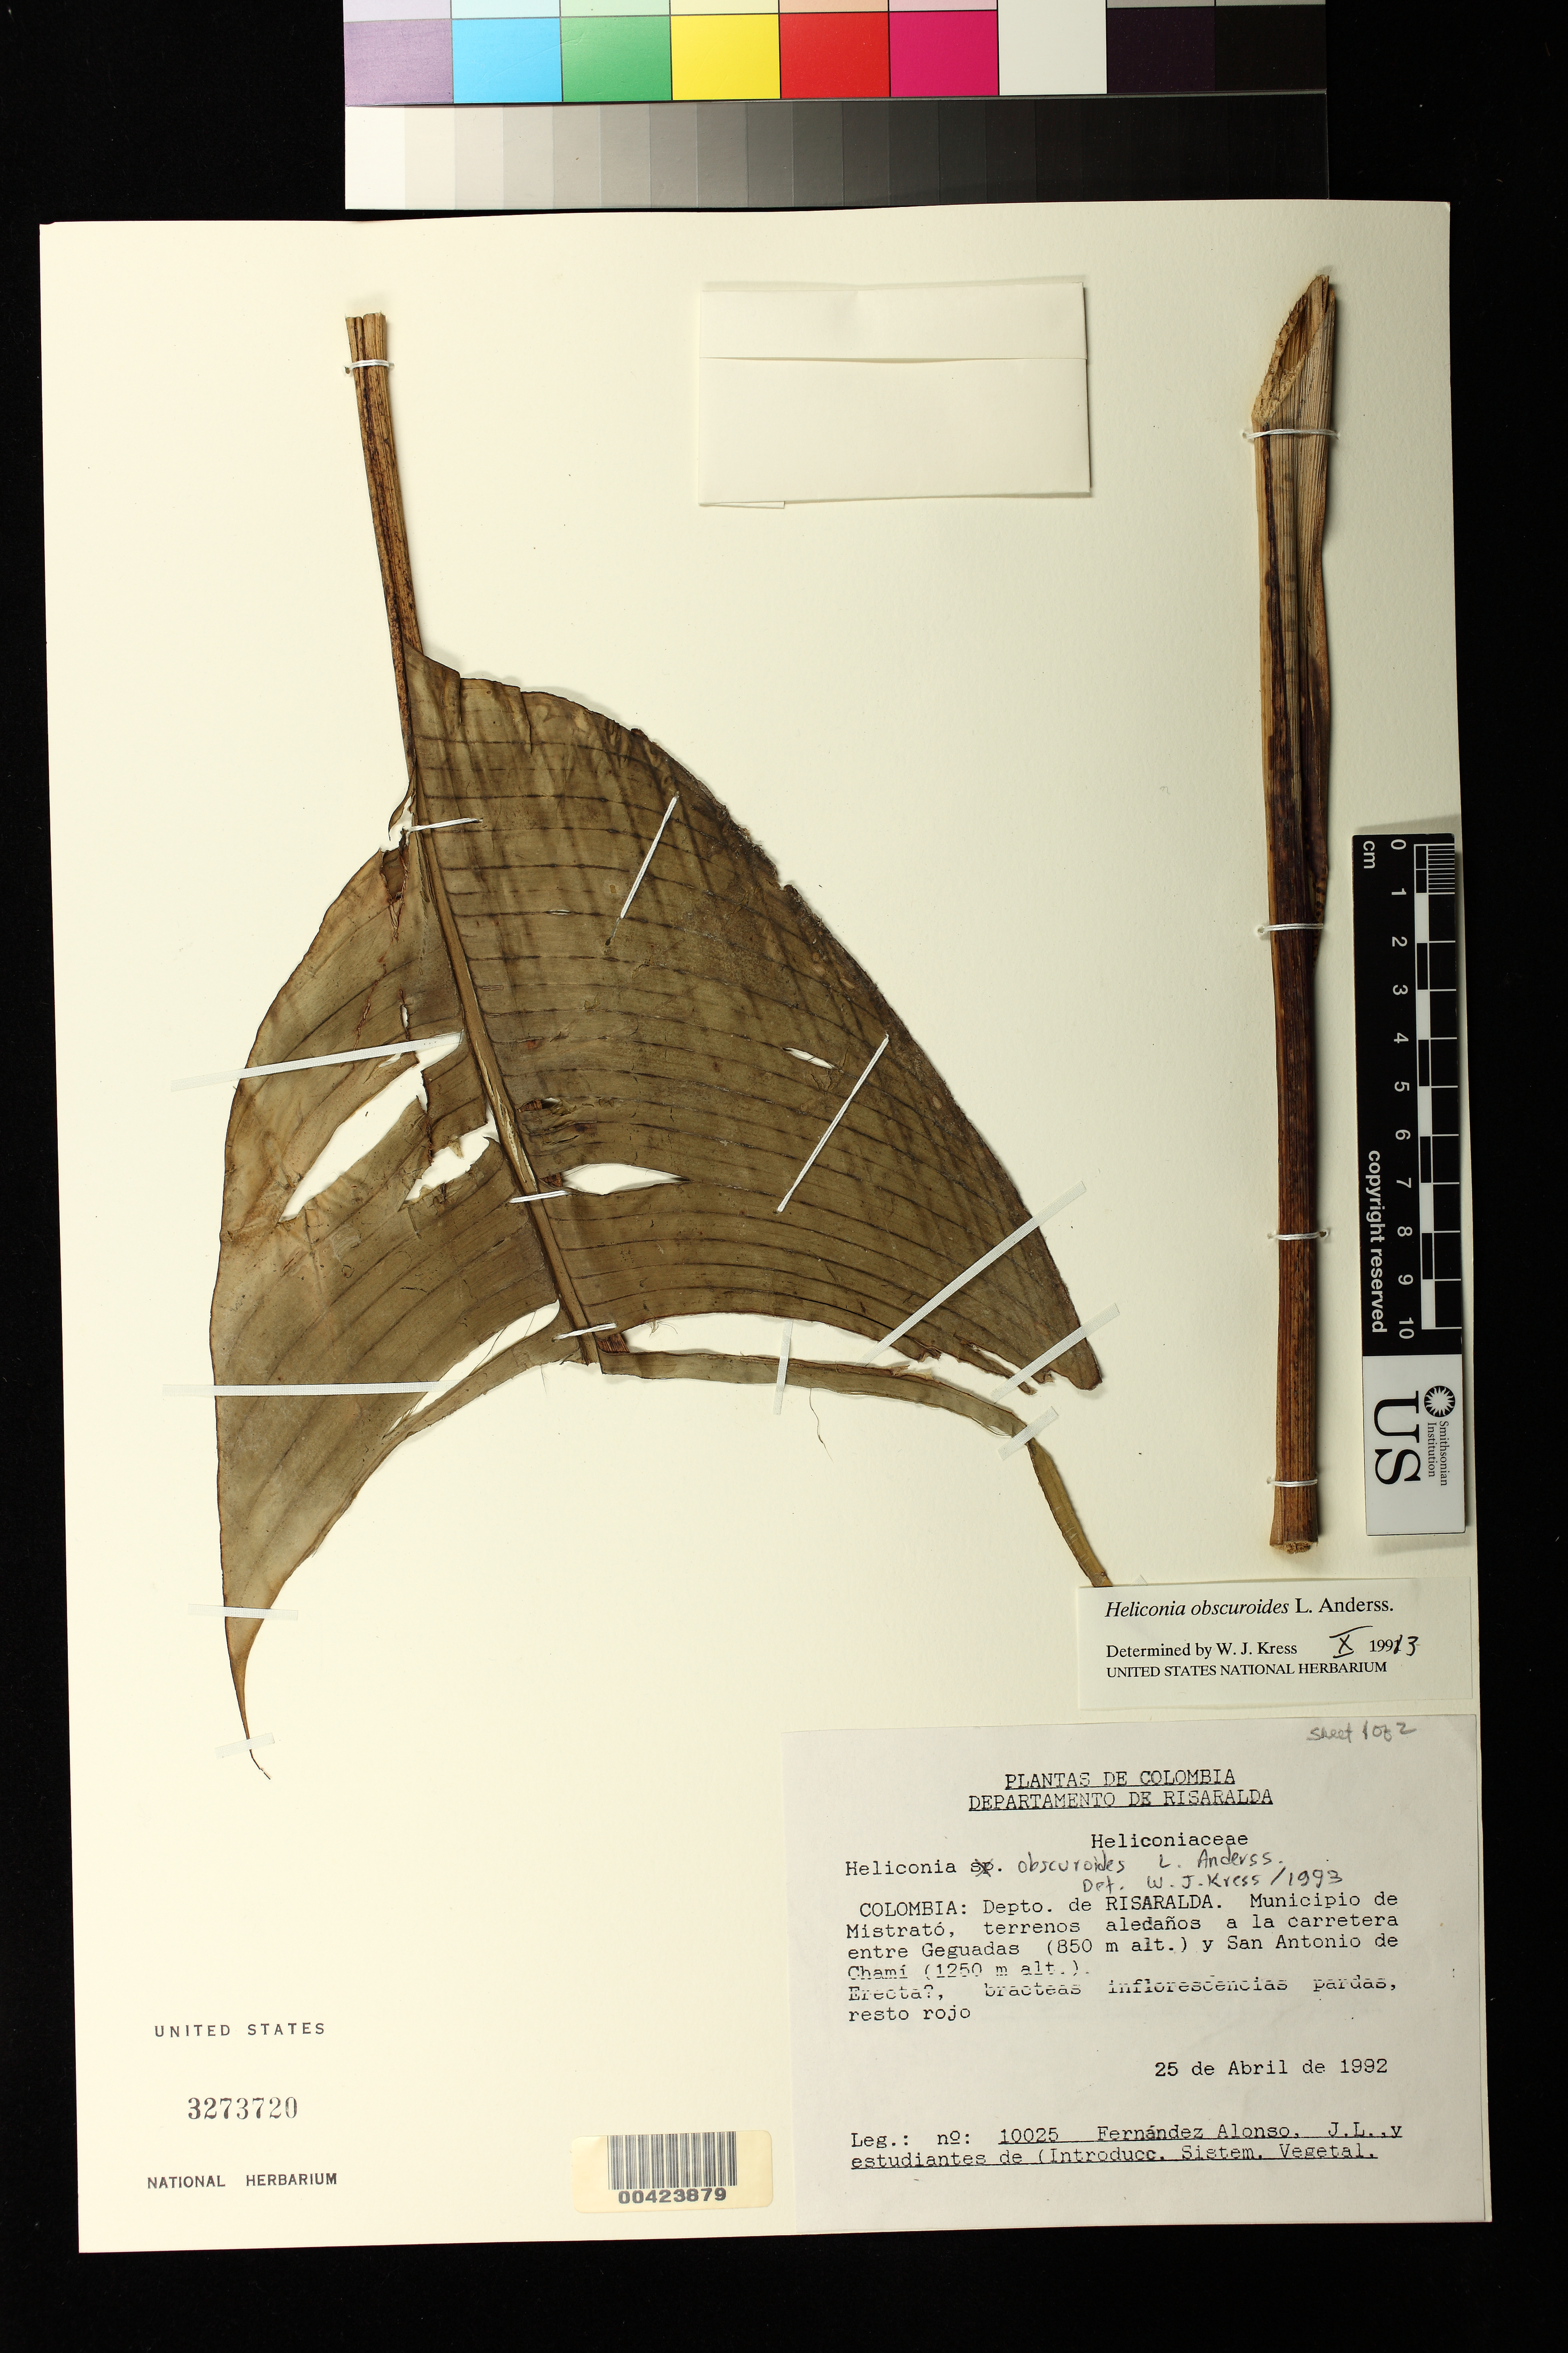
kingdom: Plantae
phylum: Tracheophyta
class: Liliopsida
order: Zingiberales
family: Heliconiaceae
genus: Heliconia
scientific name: Heliconia obscuroides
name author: L. Andersson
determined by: Kress, W. J., (US), Smithsonian Institution - National Museum of Natural History (UNITED STATES)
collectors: J. L. Fernández-Alonso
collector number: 10025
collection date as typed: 25 Apr 1992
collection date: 1992-04-25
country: Colombia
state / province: Risaralda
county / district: Mistrató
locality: Entre Geguadas y San Antonia de Chami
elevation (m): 1250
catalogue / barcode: US 3273720